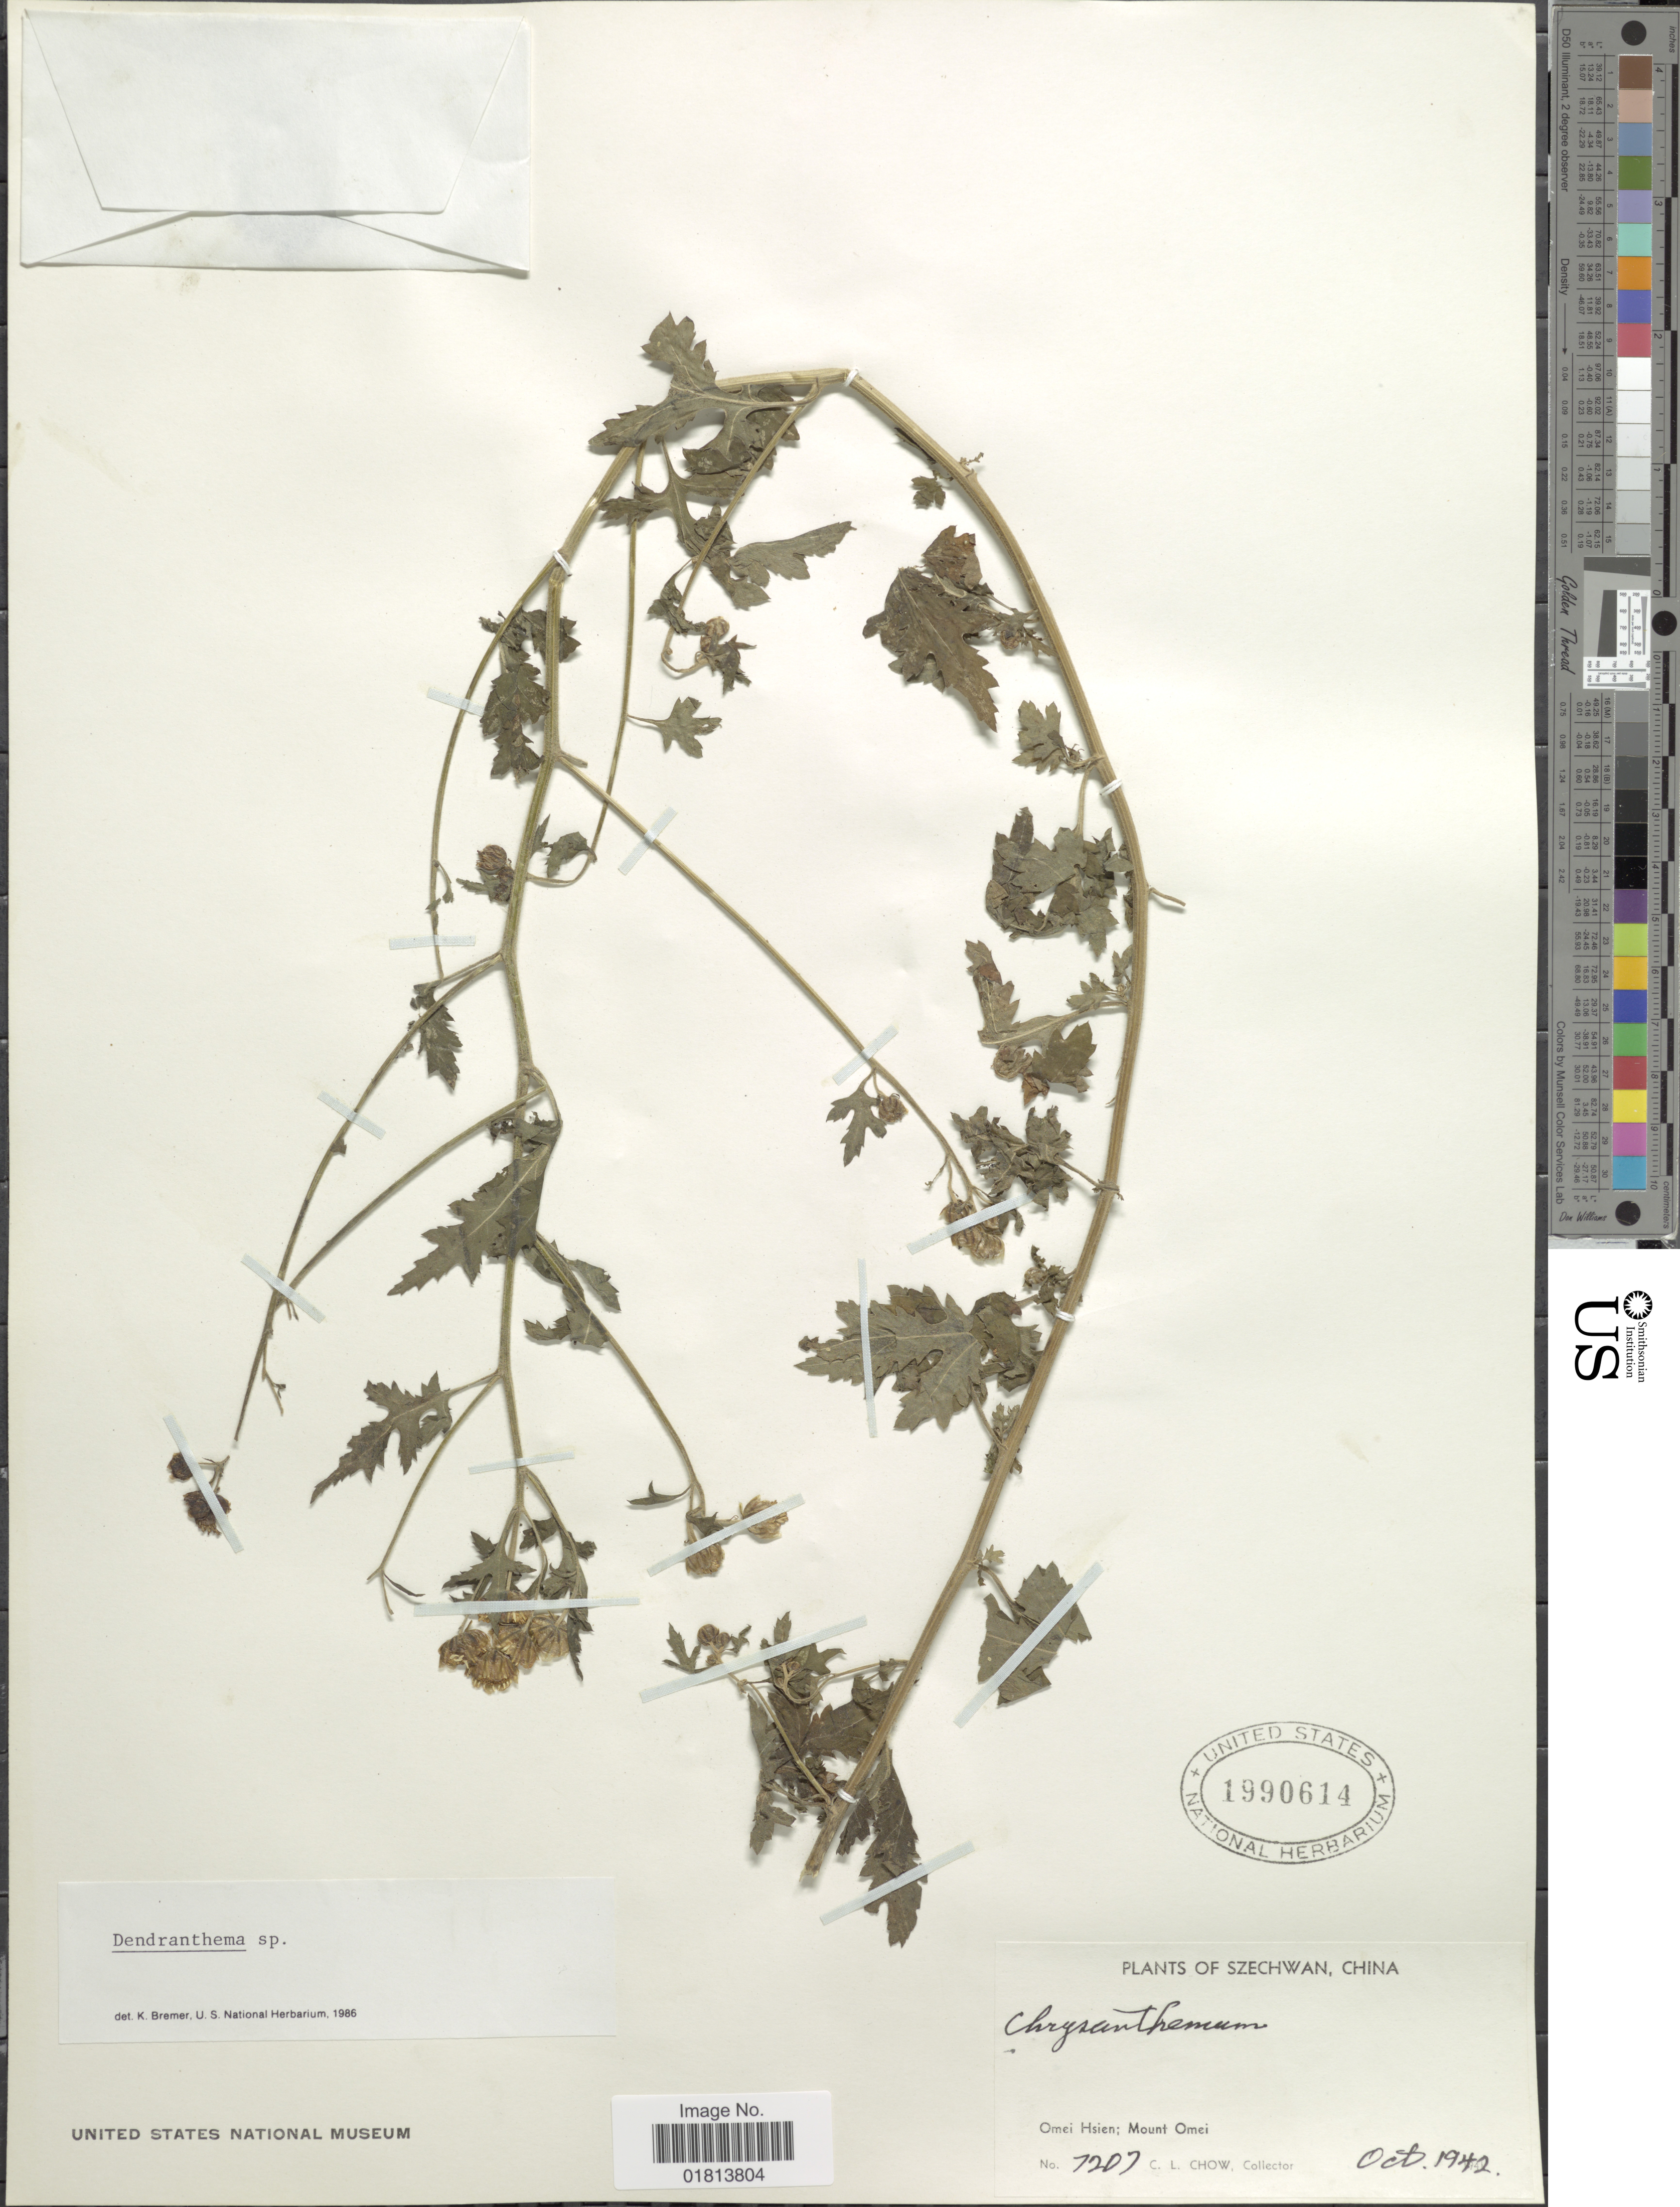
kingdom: Plantae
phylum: Tracheophyta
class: Magnoliopsida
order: Asterales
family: Asteraceae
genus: Dendranthema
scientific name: Dendranthema sp.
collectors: C. Chow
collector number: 7207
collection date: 1942-10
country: China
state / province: Sichuan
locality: Szechwan, China, Omei Hsien: Mount Omei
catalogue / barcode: US 1990614